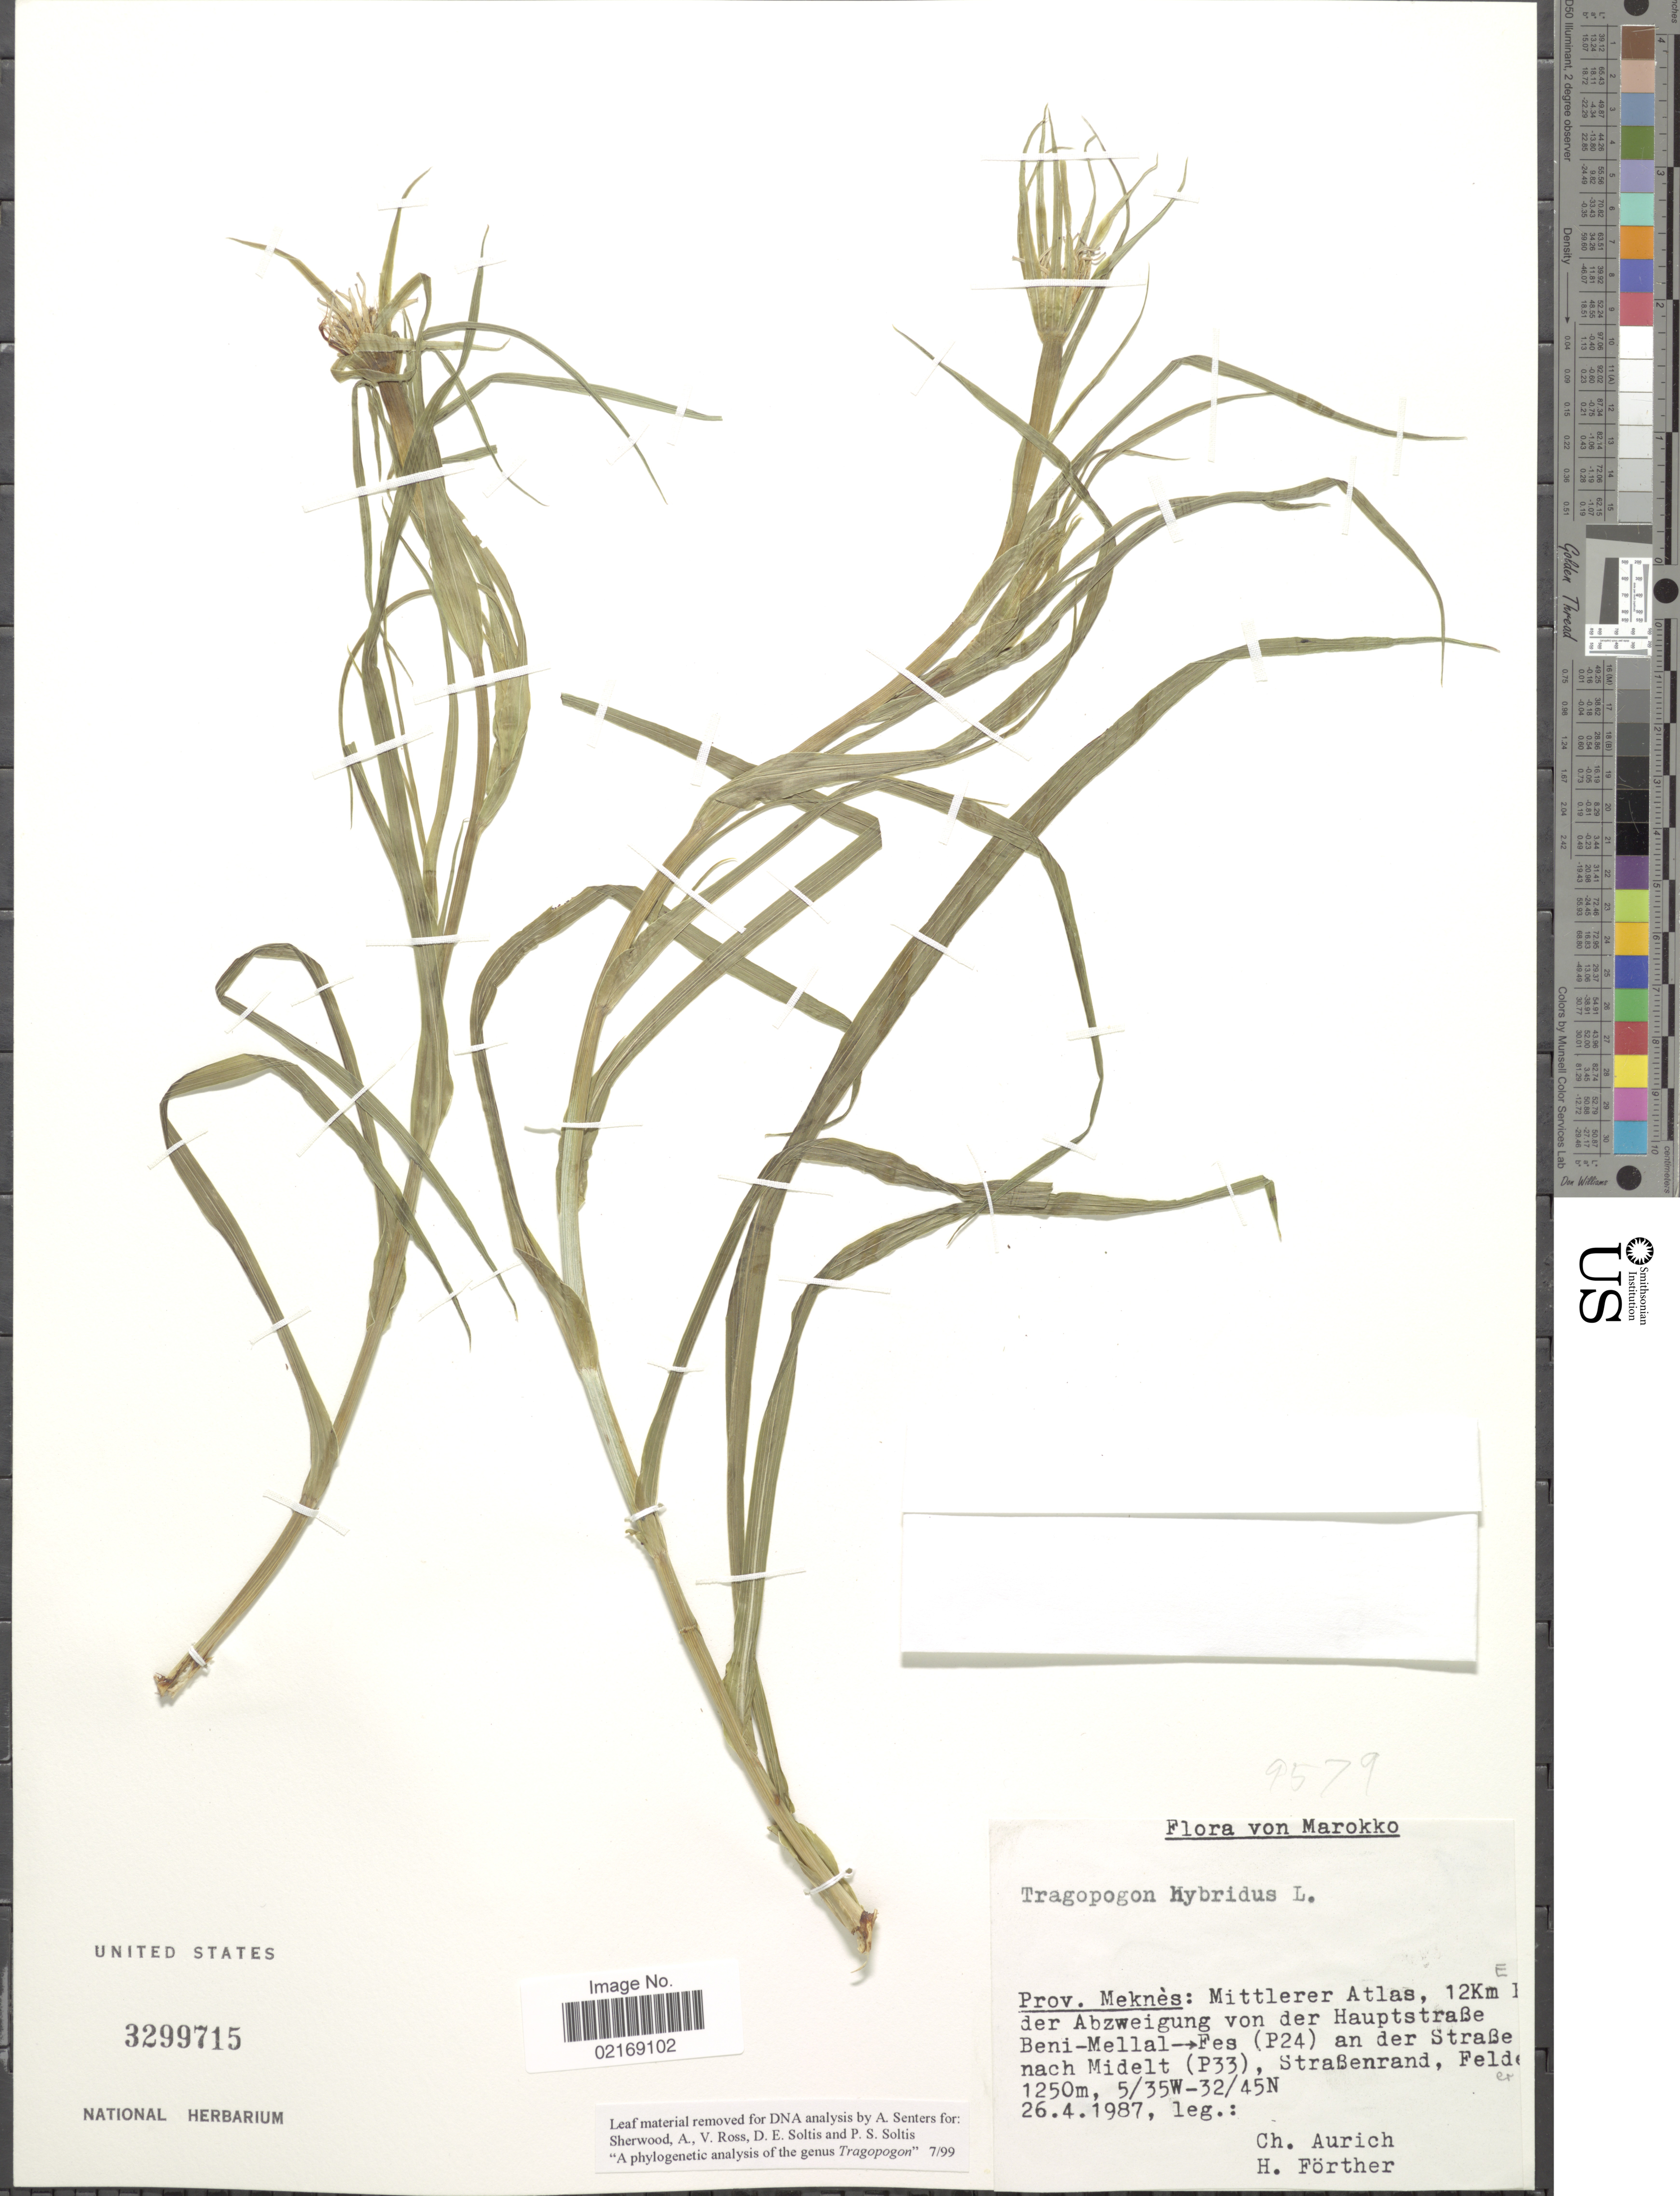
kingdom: Plantae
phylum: Tracheophyta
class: Magnoliopsida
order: Asterales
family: Asteraceae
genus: Tragopogon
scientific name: Tragopogon hybridus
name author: R. Lesson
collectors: C. Aurich & H. Förther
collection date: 1987-04-26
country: Morocco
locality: Prov. Meknès: Mittlerer Atlas, 12Km E der Abzweigung von der Haupstraße Beni-Mellal->Fes (P24), an der Straße nach Midelt (P33), Straßenrand, Felder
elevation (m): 1250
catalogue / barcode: US 3299715